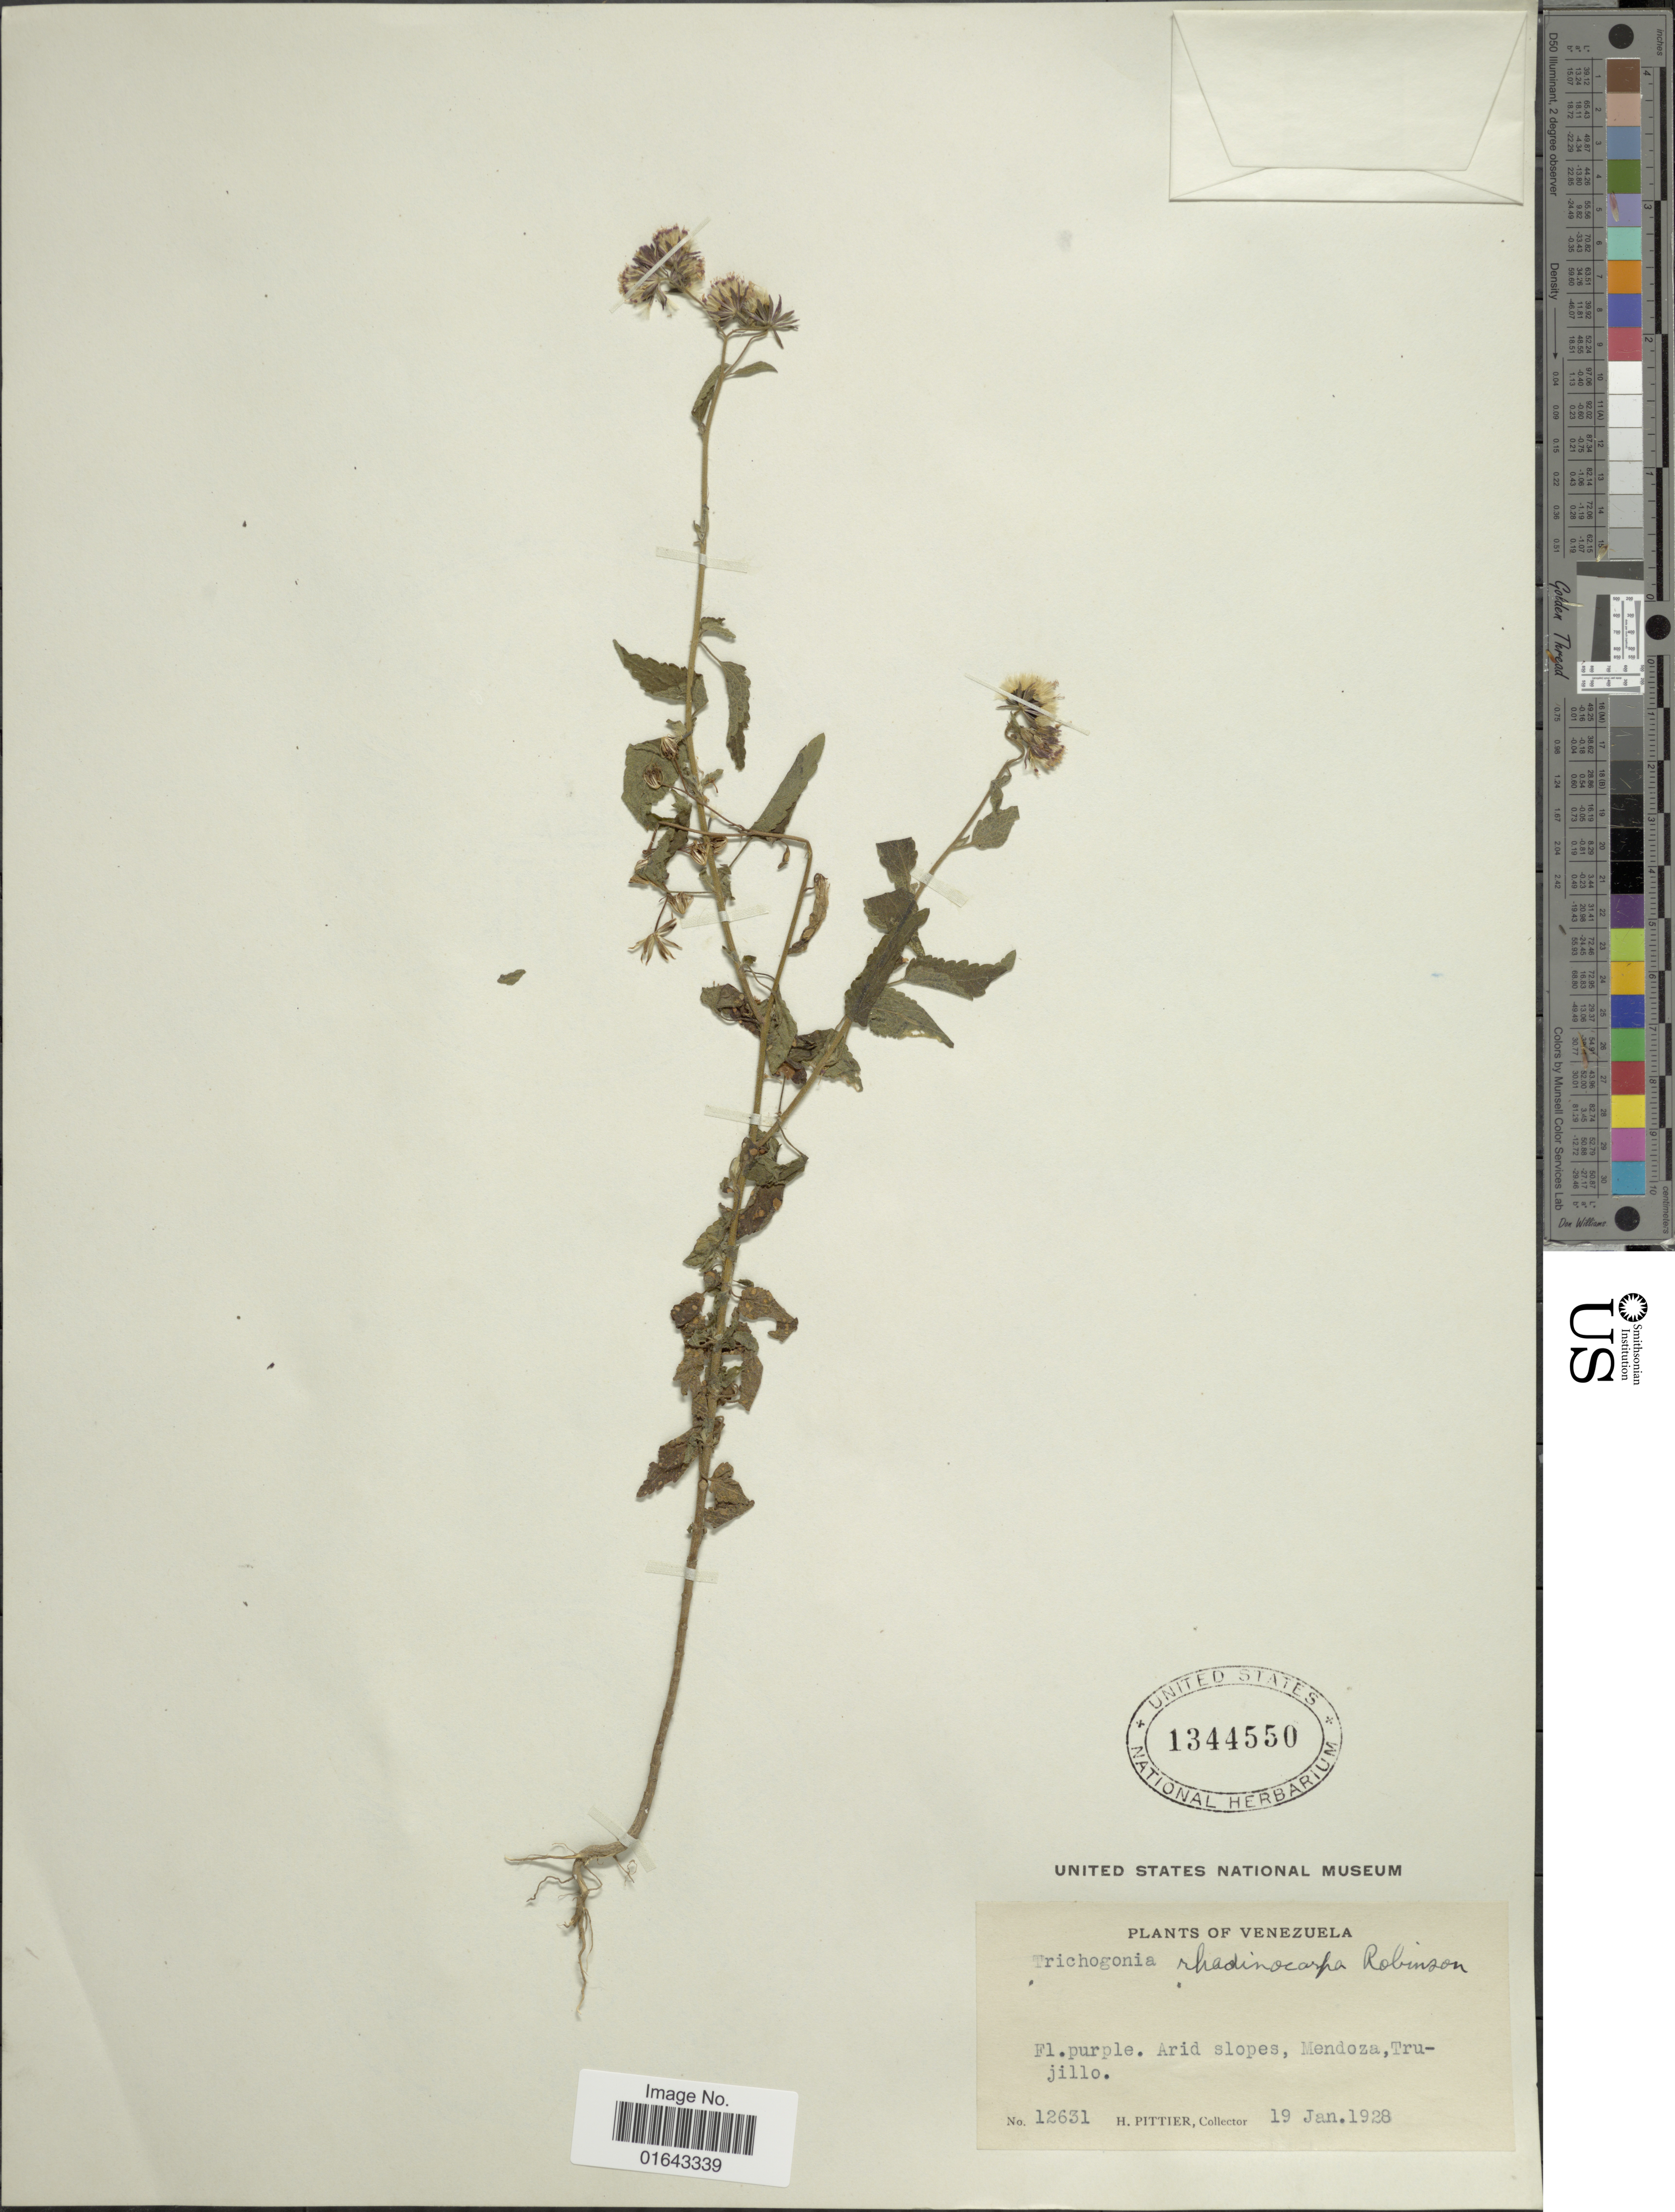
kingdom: Plantae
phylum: Tracheophyta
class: Magnoliopsida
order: Asterales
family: Asteraceae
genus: Trichogonia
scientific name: Trichogonia rhadinocarpa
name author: B.L. Rob.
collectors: H. F. Pittier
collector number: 12631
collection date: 1928-01-19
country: Venezuela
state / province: Trujillo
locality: Arid slopes, Mendoza, Trujillo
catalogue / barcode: US 1344550